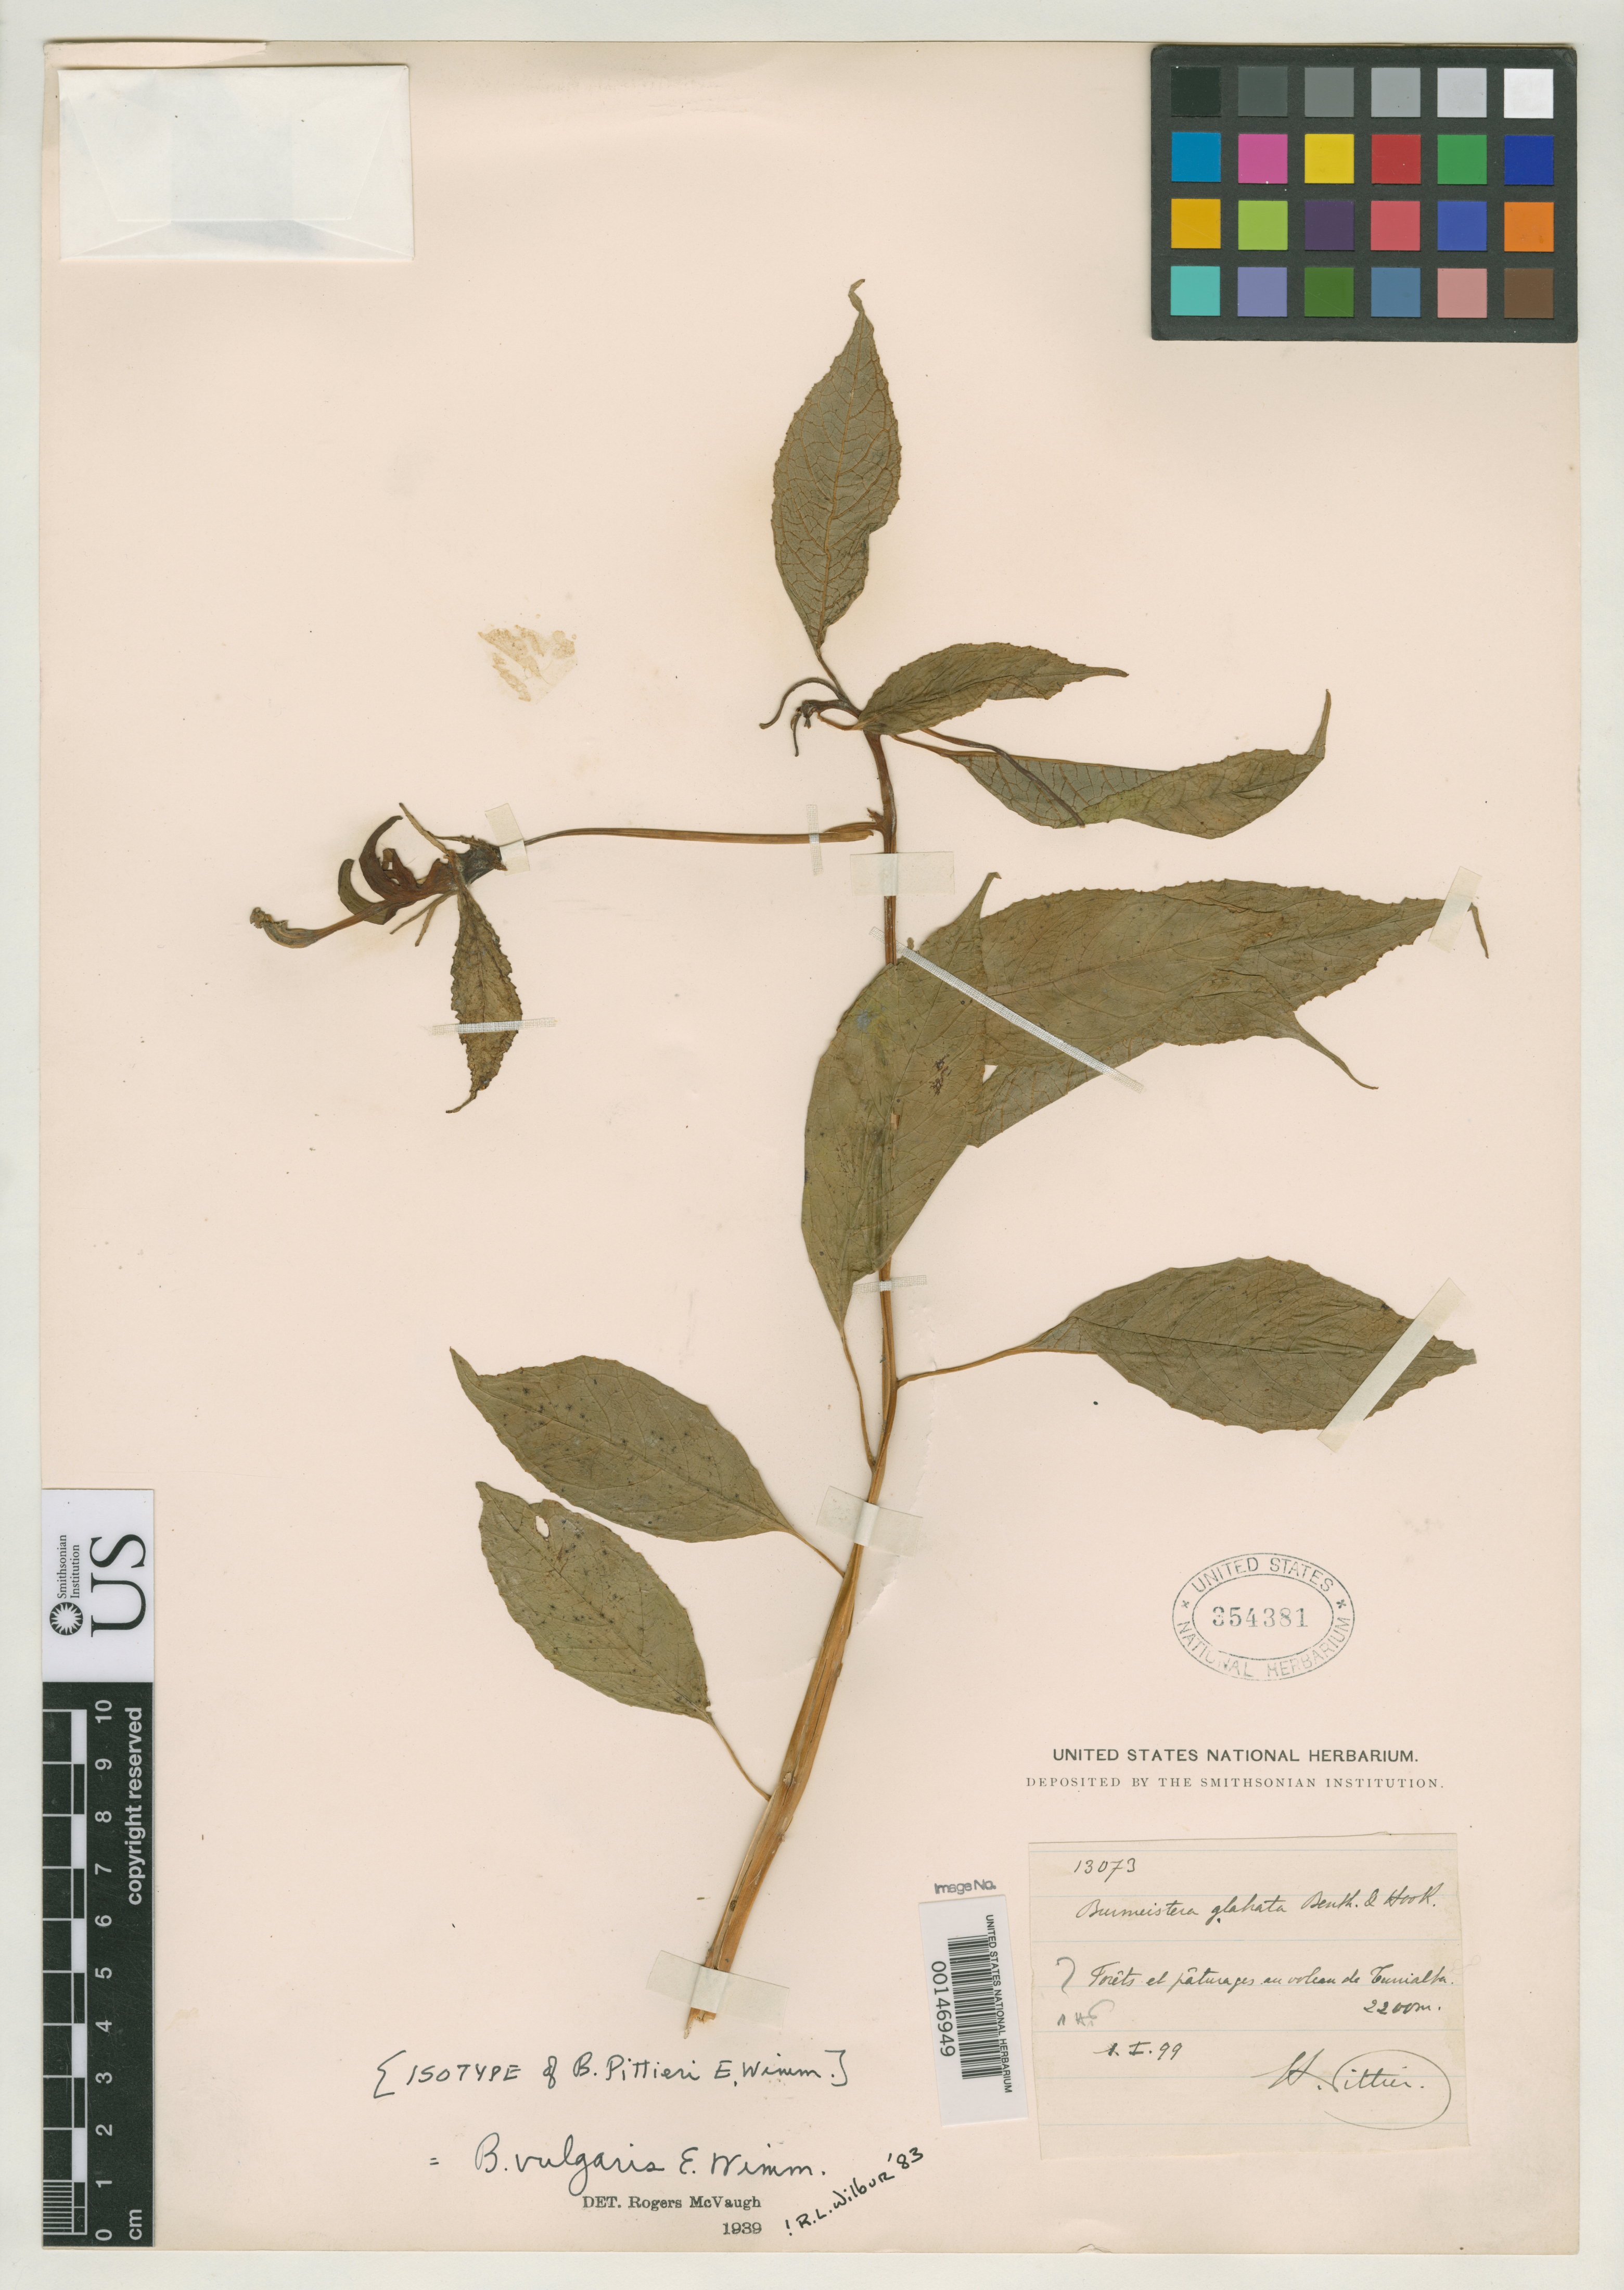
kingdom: Plantae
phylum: Tracheophyta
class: Magnoliopsida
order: Asterales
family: Campanulaceae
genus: Burmeistera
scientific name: Burmeistera pittieri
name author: E. Wimm.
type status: Isotype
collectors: H. F. Pittier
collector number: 13073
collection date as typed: Jan 1899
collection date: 1899-01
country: Costa Rica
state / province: Cartago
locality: Turrialba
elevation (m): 2200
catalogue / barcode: US 354381